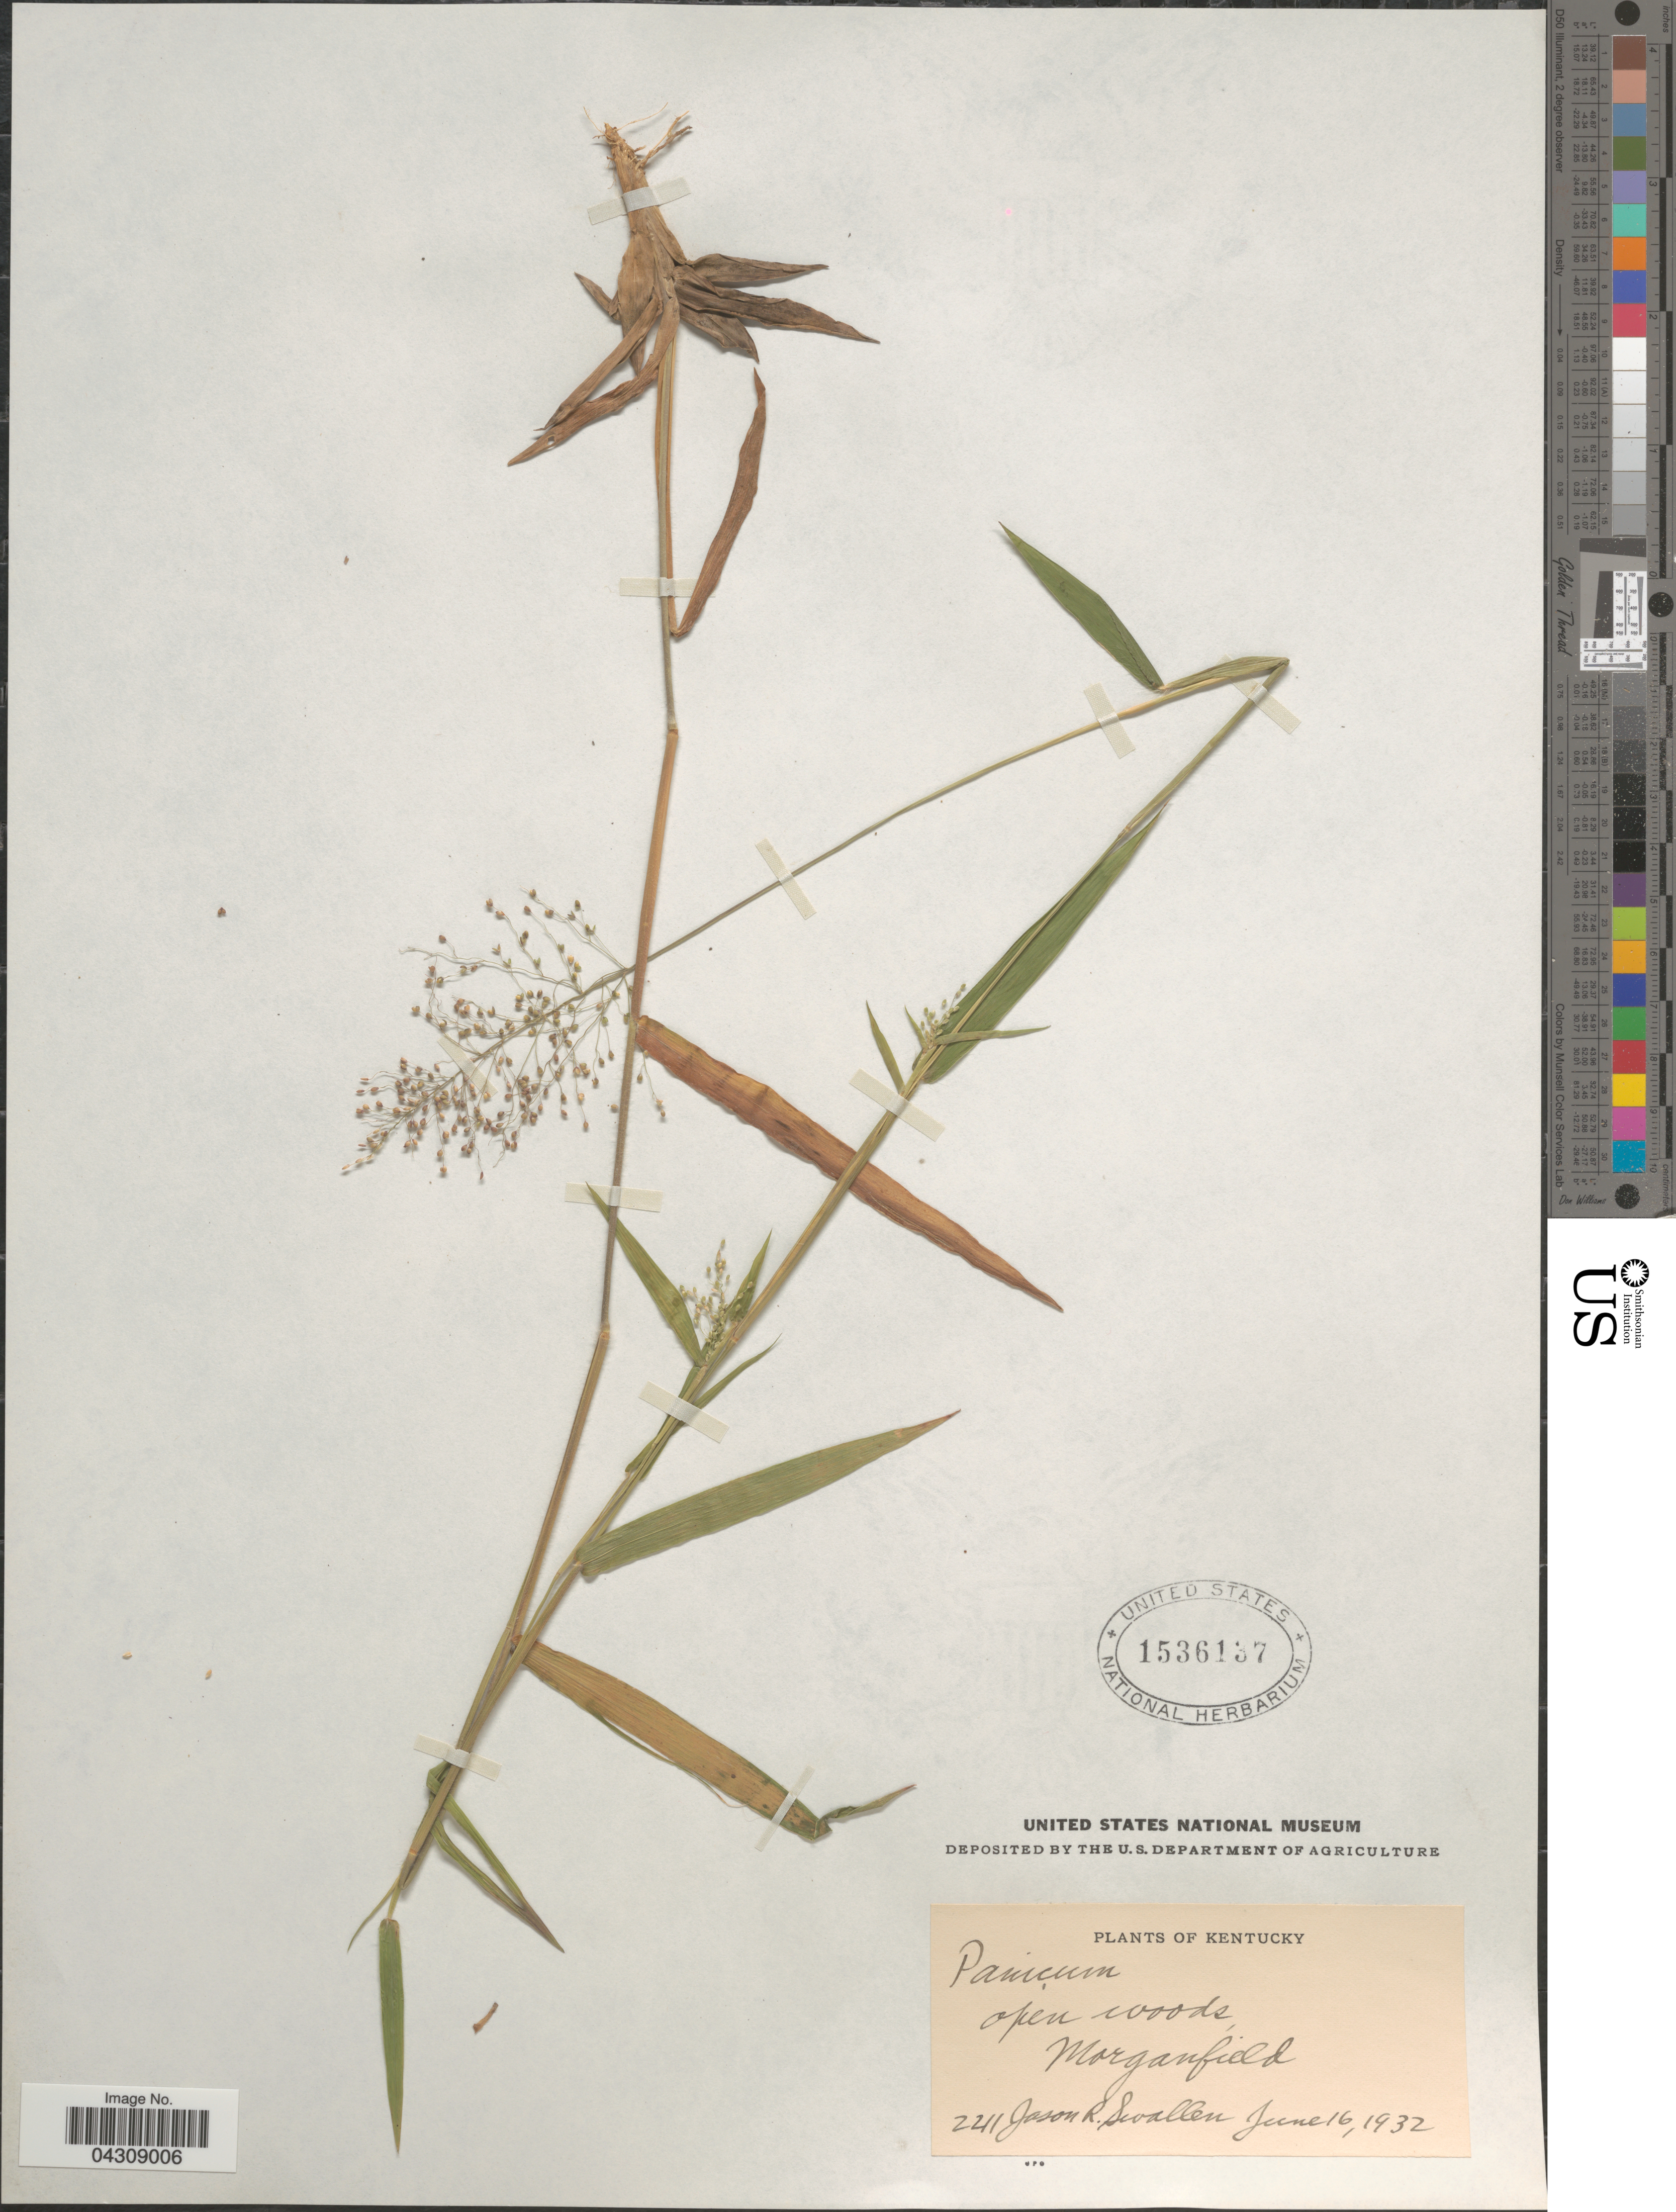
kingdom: Plantae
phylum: Tracheophyta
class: Liliopsida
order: Poales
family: Poaceae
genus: Dichanthelium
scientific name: Dichanthelium acuminatum var. acuminatum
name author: (Sw.) Gould & C.A. Clark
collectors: J. R. Swallen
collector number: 2211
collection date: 1932-06-16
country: United States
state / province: Kentucky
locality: Morganfield.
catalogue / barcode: US 1536137